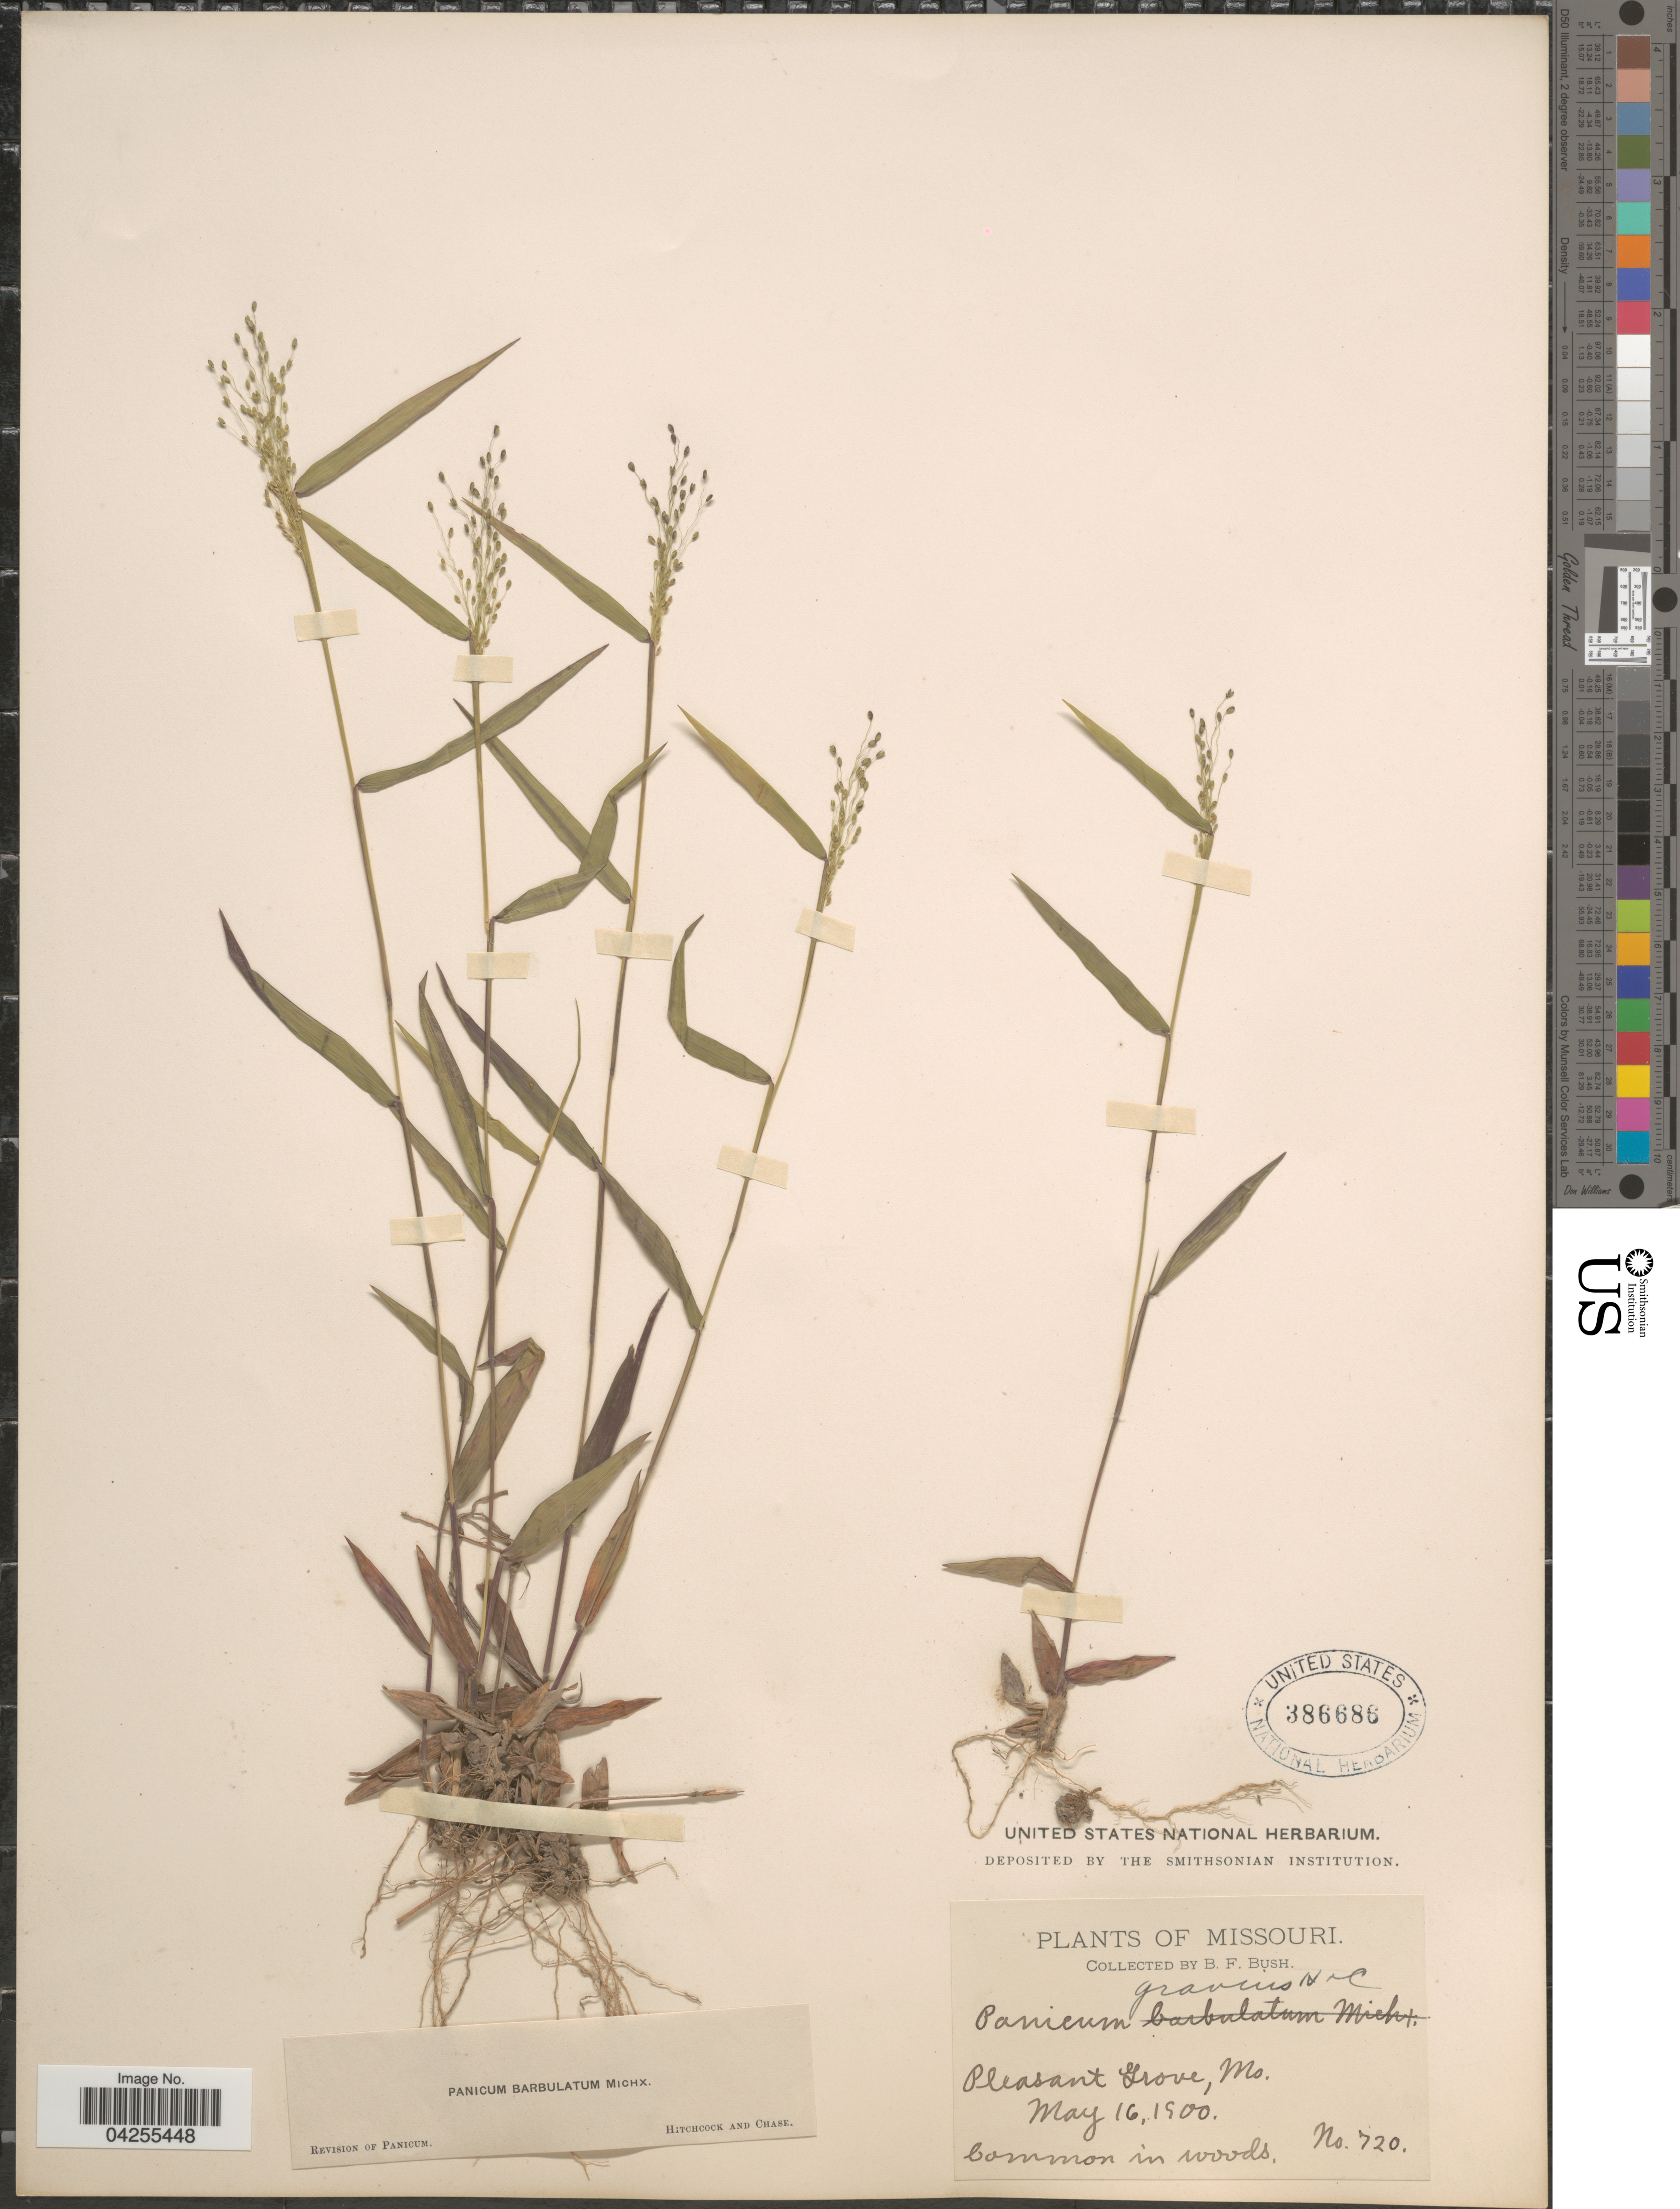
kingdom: Plantae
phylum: Tracheophyta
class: Liliopsida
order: Poales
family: Poaceae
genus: Dichanthelium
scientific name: Dichanthelium dichotomum var. dichotomum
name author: (L.) Gould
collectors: B. F. Bush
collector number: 720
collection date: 1900-05-16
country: United States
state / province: Missouri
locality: Pleasant Grove.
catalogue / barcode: US 386686